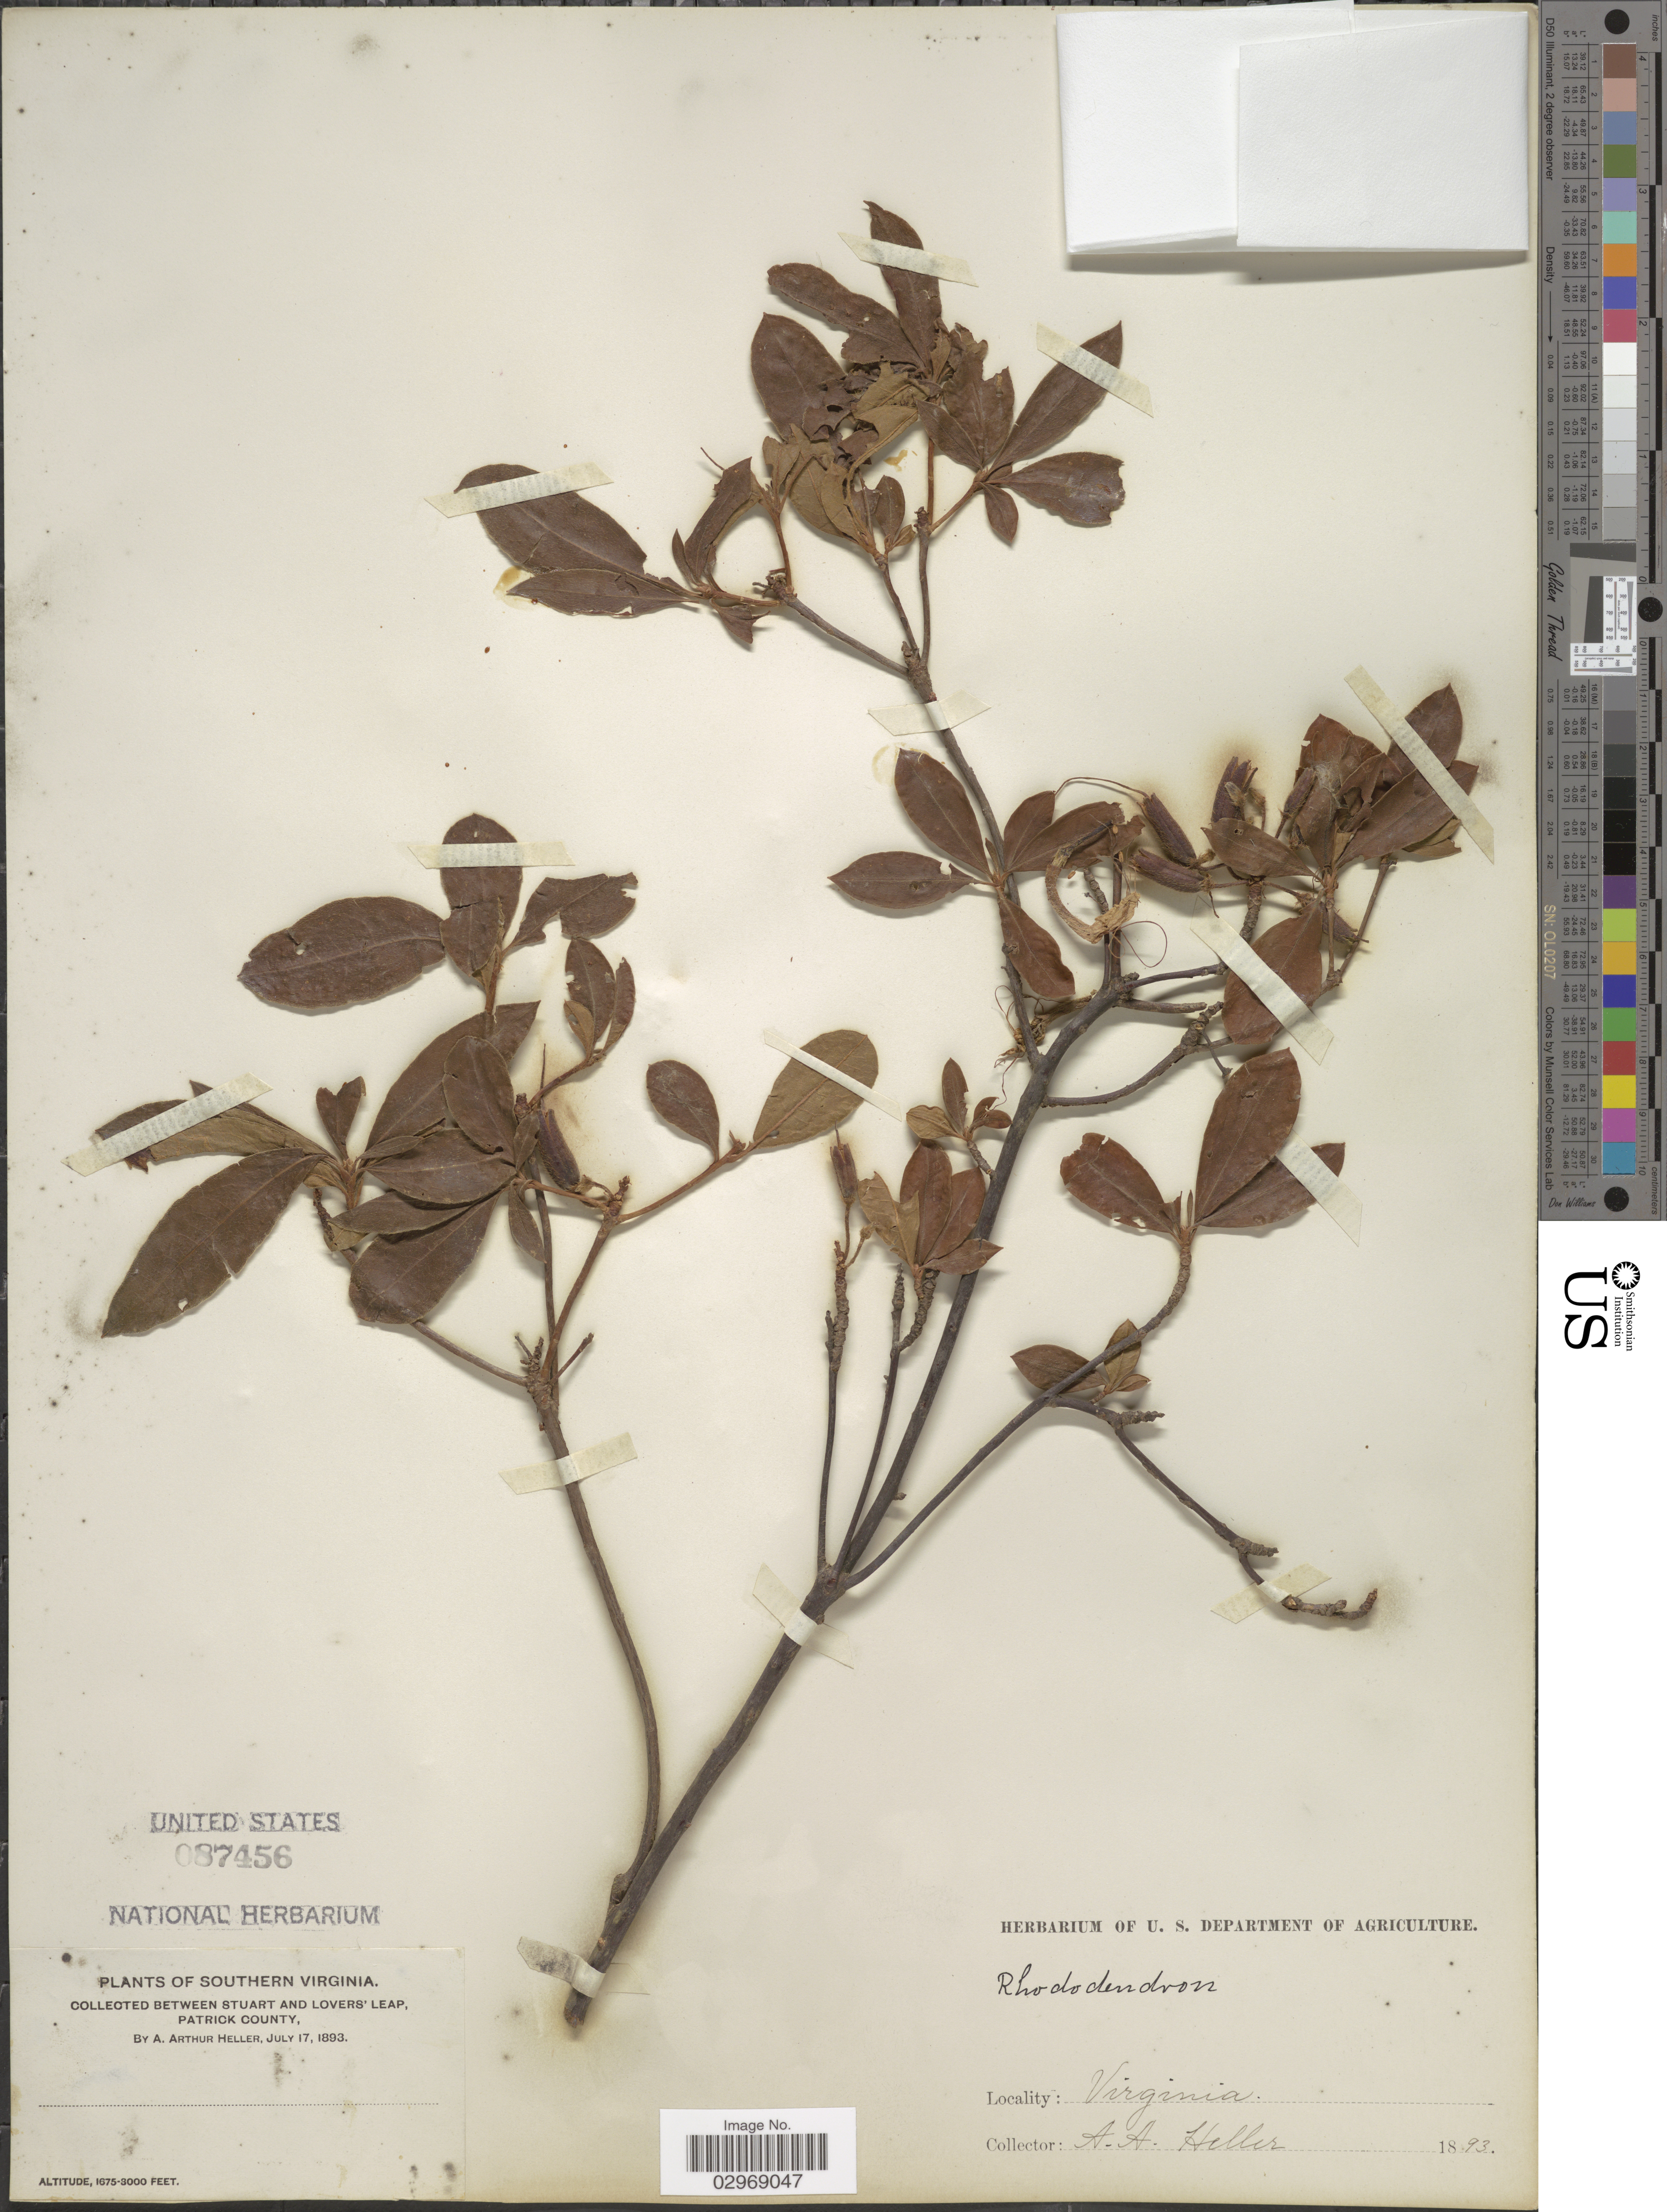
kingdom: Plantae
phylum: Tracheophyta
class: Magnoliopsida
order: Ericales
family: Ericaceae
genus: Rhododendron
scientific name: Rhododendron nudiflorum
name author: Torr.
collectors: A. A. Heller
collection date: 1893-07-17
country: United States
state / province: Virginia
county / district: Patrick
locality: Southern Virginia. Between Stuart and Lovers' Leap, Patrick County.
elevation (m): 511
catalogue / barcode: US 87456